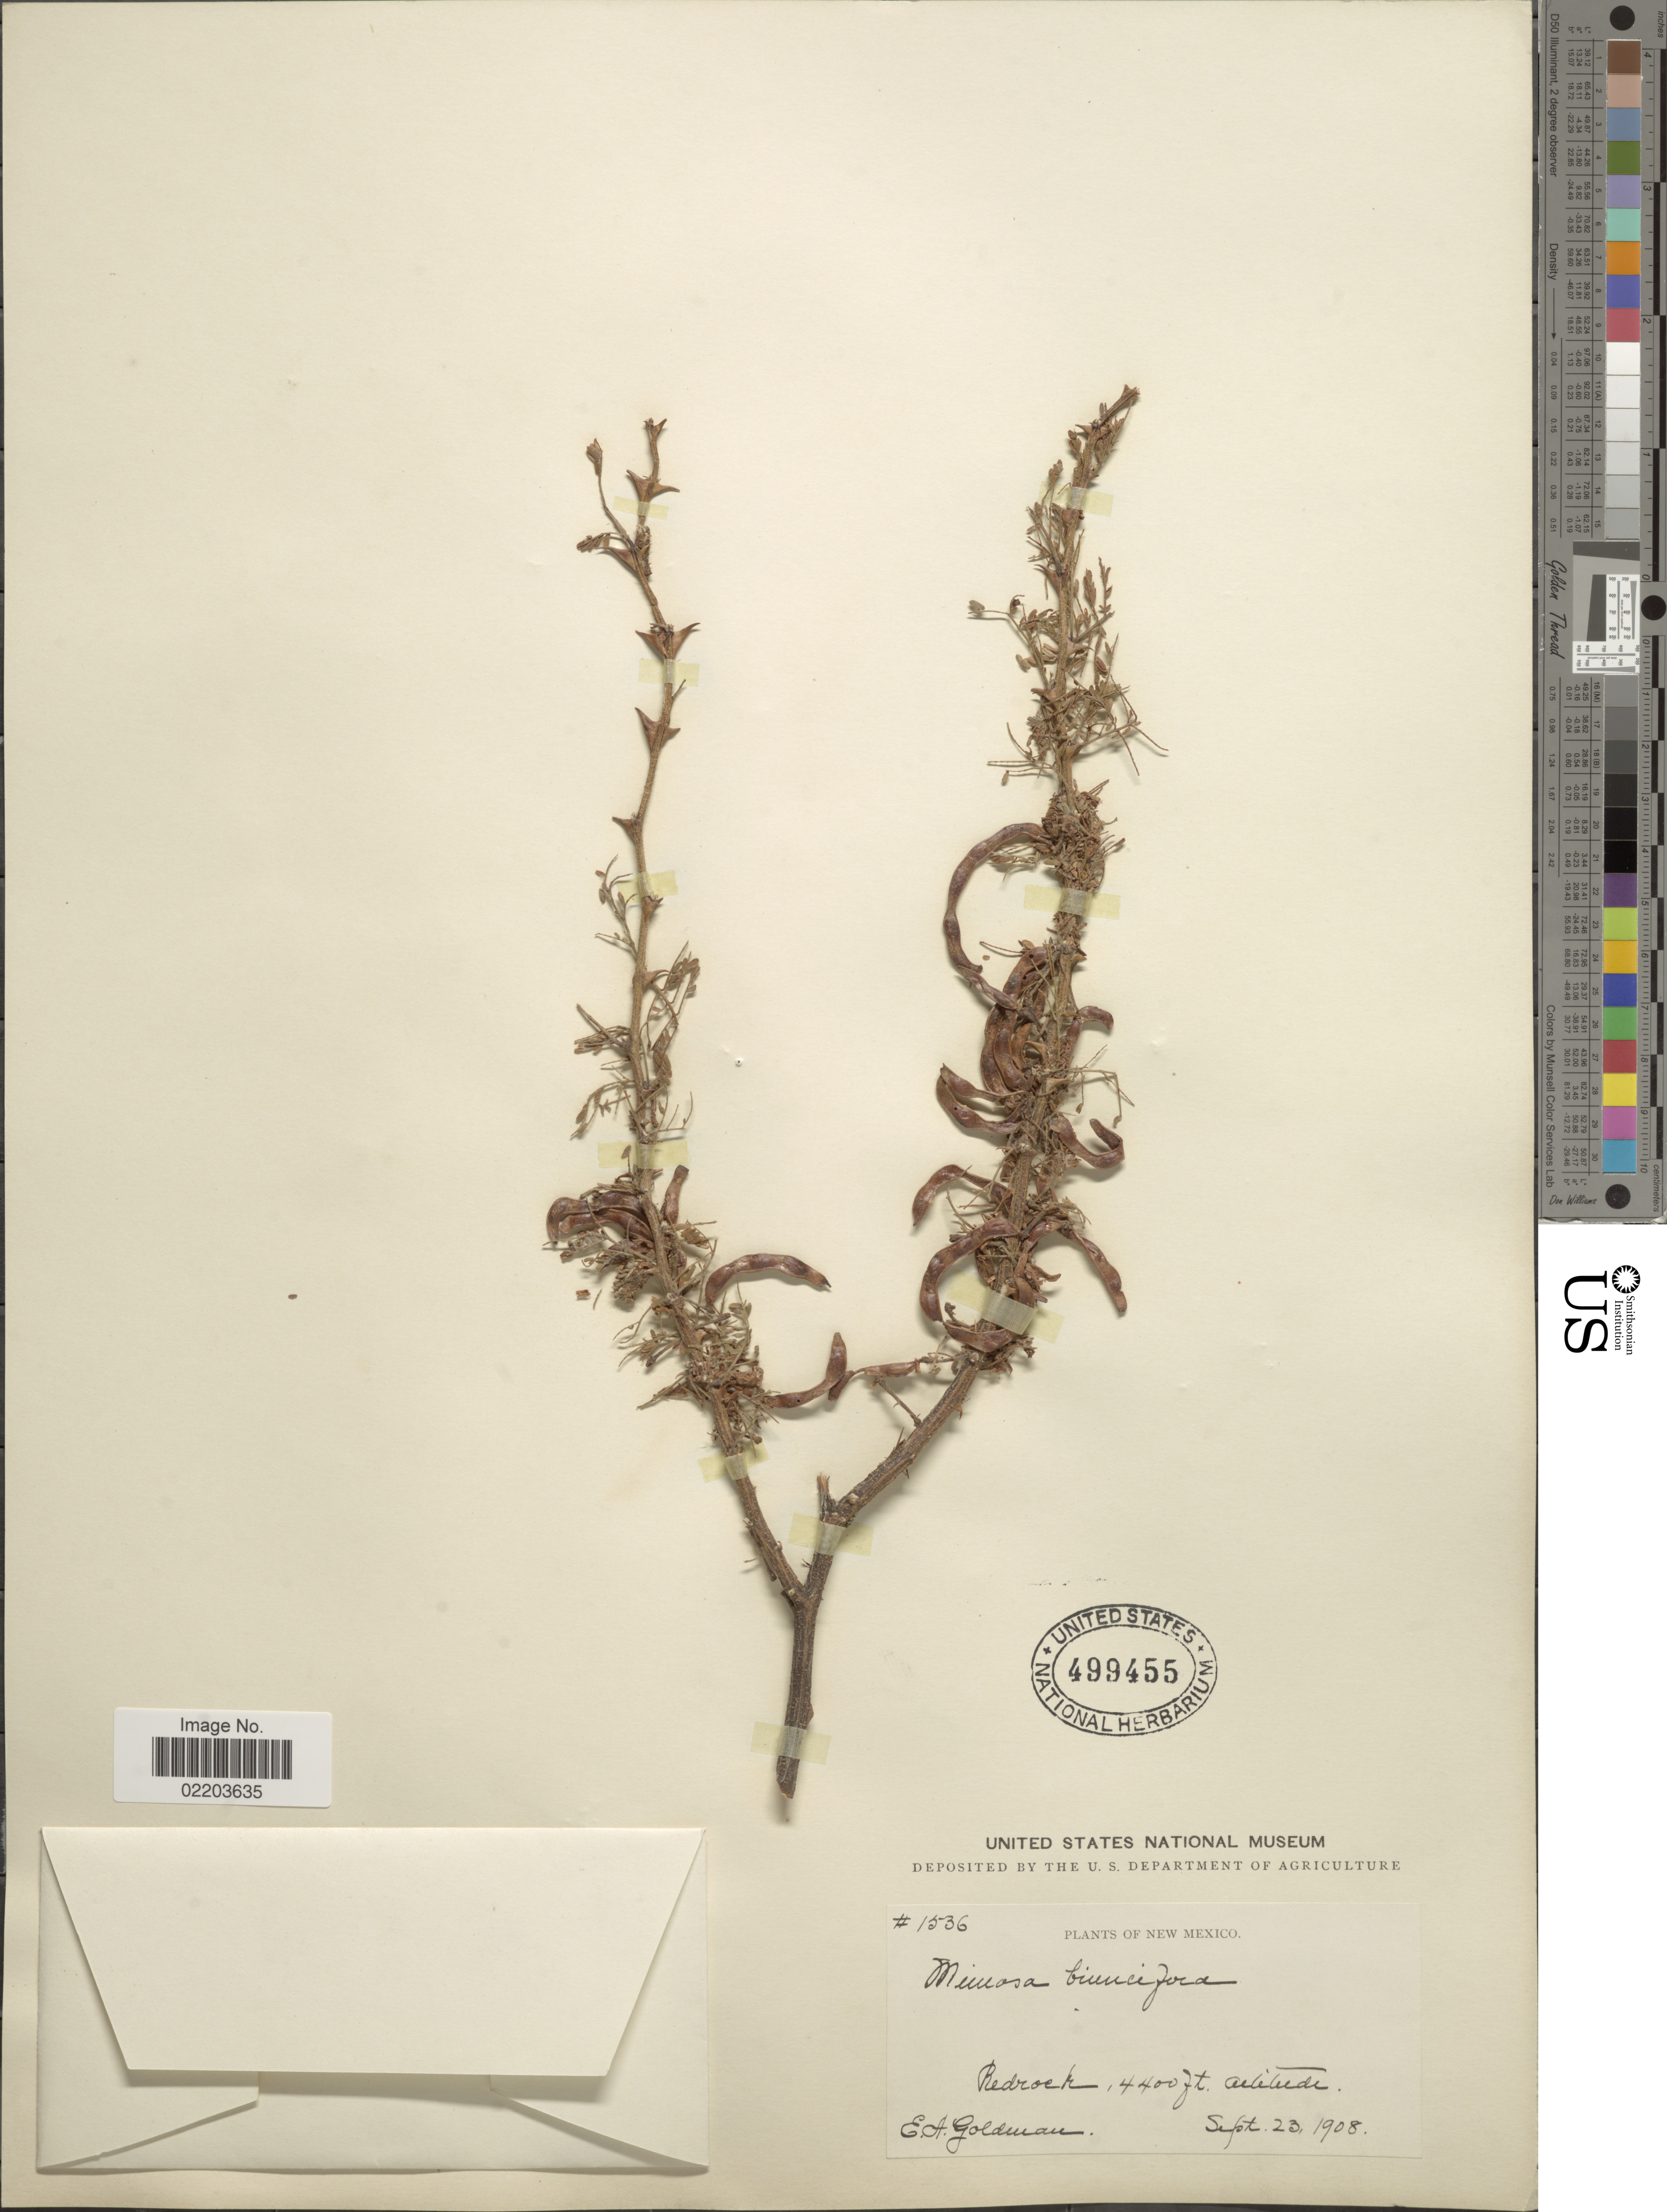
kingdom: Plantae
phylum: Tracheophyta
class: Magnoliopsida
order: Fabales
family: Fabaceae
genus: Mimosa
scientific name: Mimosa biuncifera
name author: Benth.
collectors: E. A. Goldman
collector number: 1536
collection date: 1908-09-23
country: United States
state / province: New Mexico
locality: Redrock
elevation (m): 1341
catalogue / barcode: US 499455